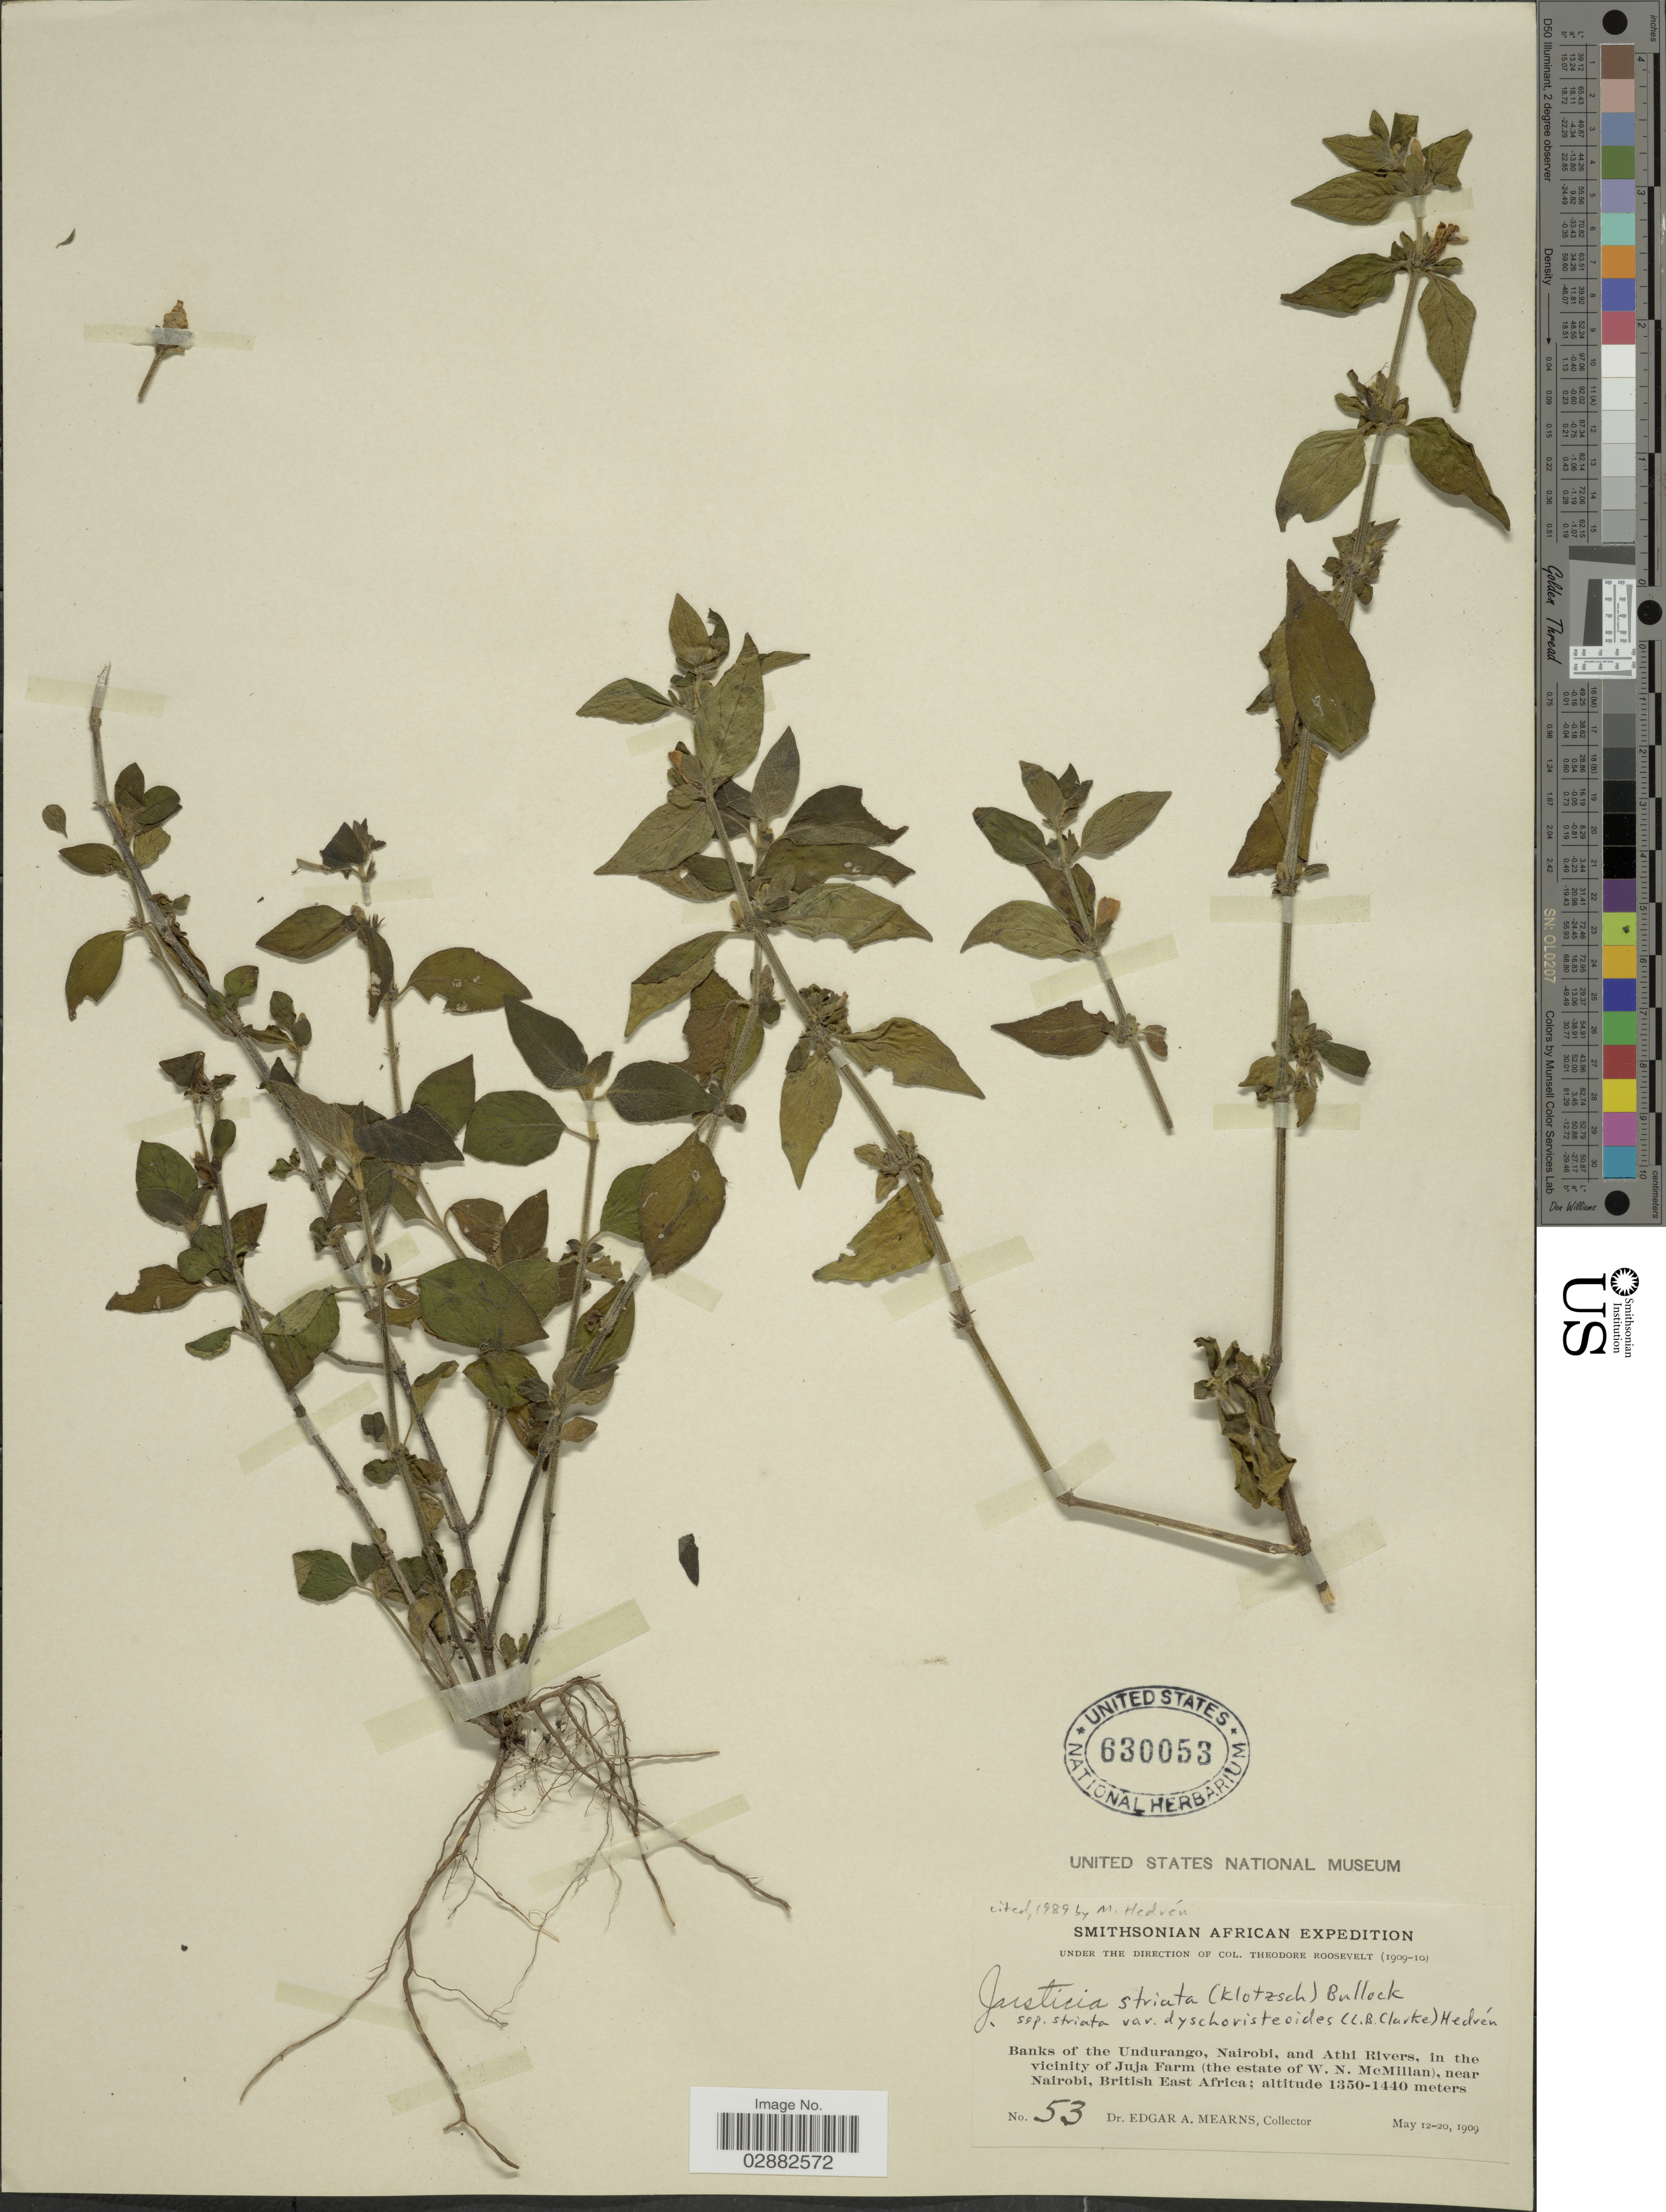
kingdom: Plantae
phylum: Tracheophyta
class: Magnoliopsida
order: Lamiales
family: Acanthaceae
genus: Justicia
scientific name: Justicia striata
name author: D.N. Gibson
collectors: E. A. Mearns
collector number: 53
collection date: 1909-05-12/1909-05-20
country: Kenya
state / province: Nairobi Area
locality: Banks of the Undurango, Nairobi, and Athi Rivers, in the vicinity of Juja Farm (the estate of W.N. McMillan), near Nairobi, British East Africa.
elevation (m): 1350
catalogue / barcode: US 630053